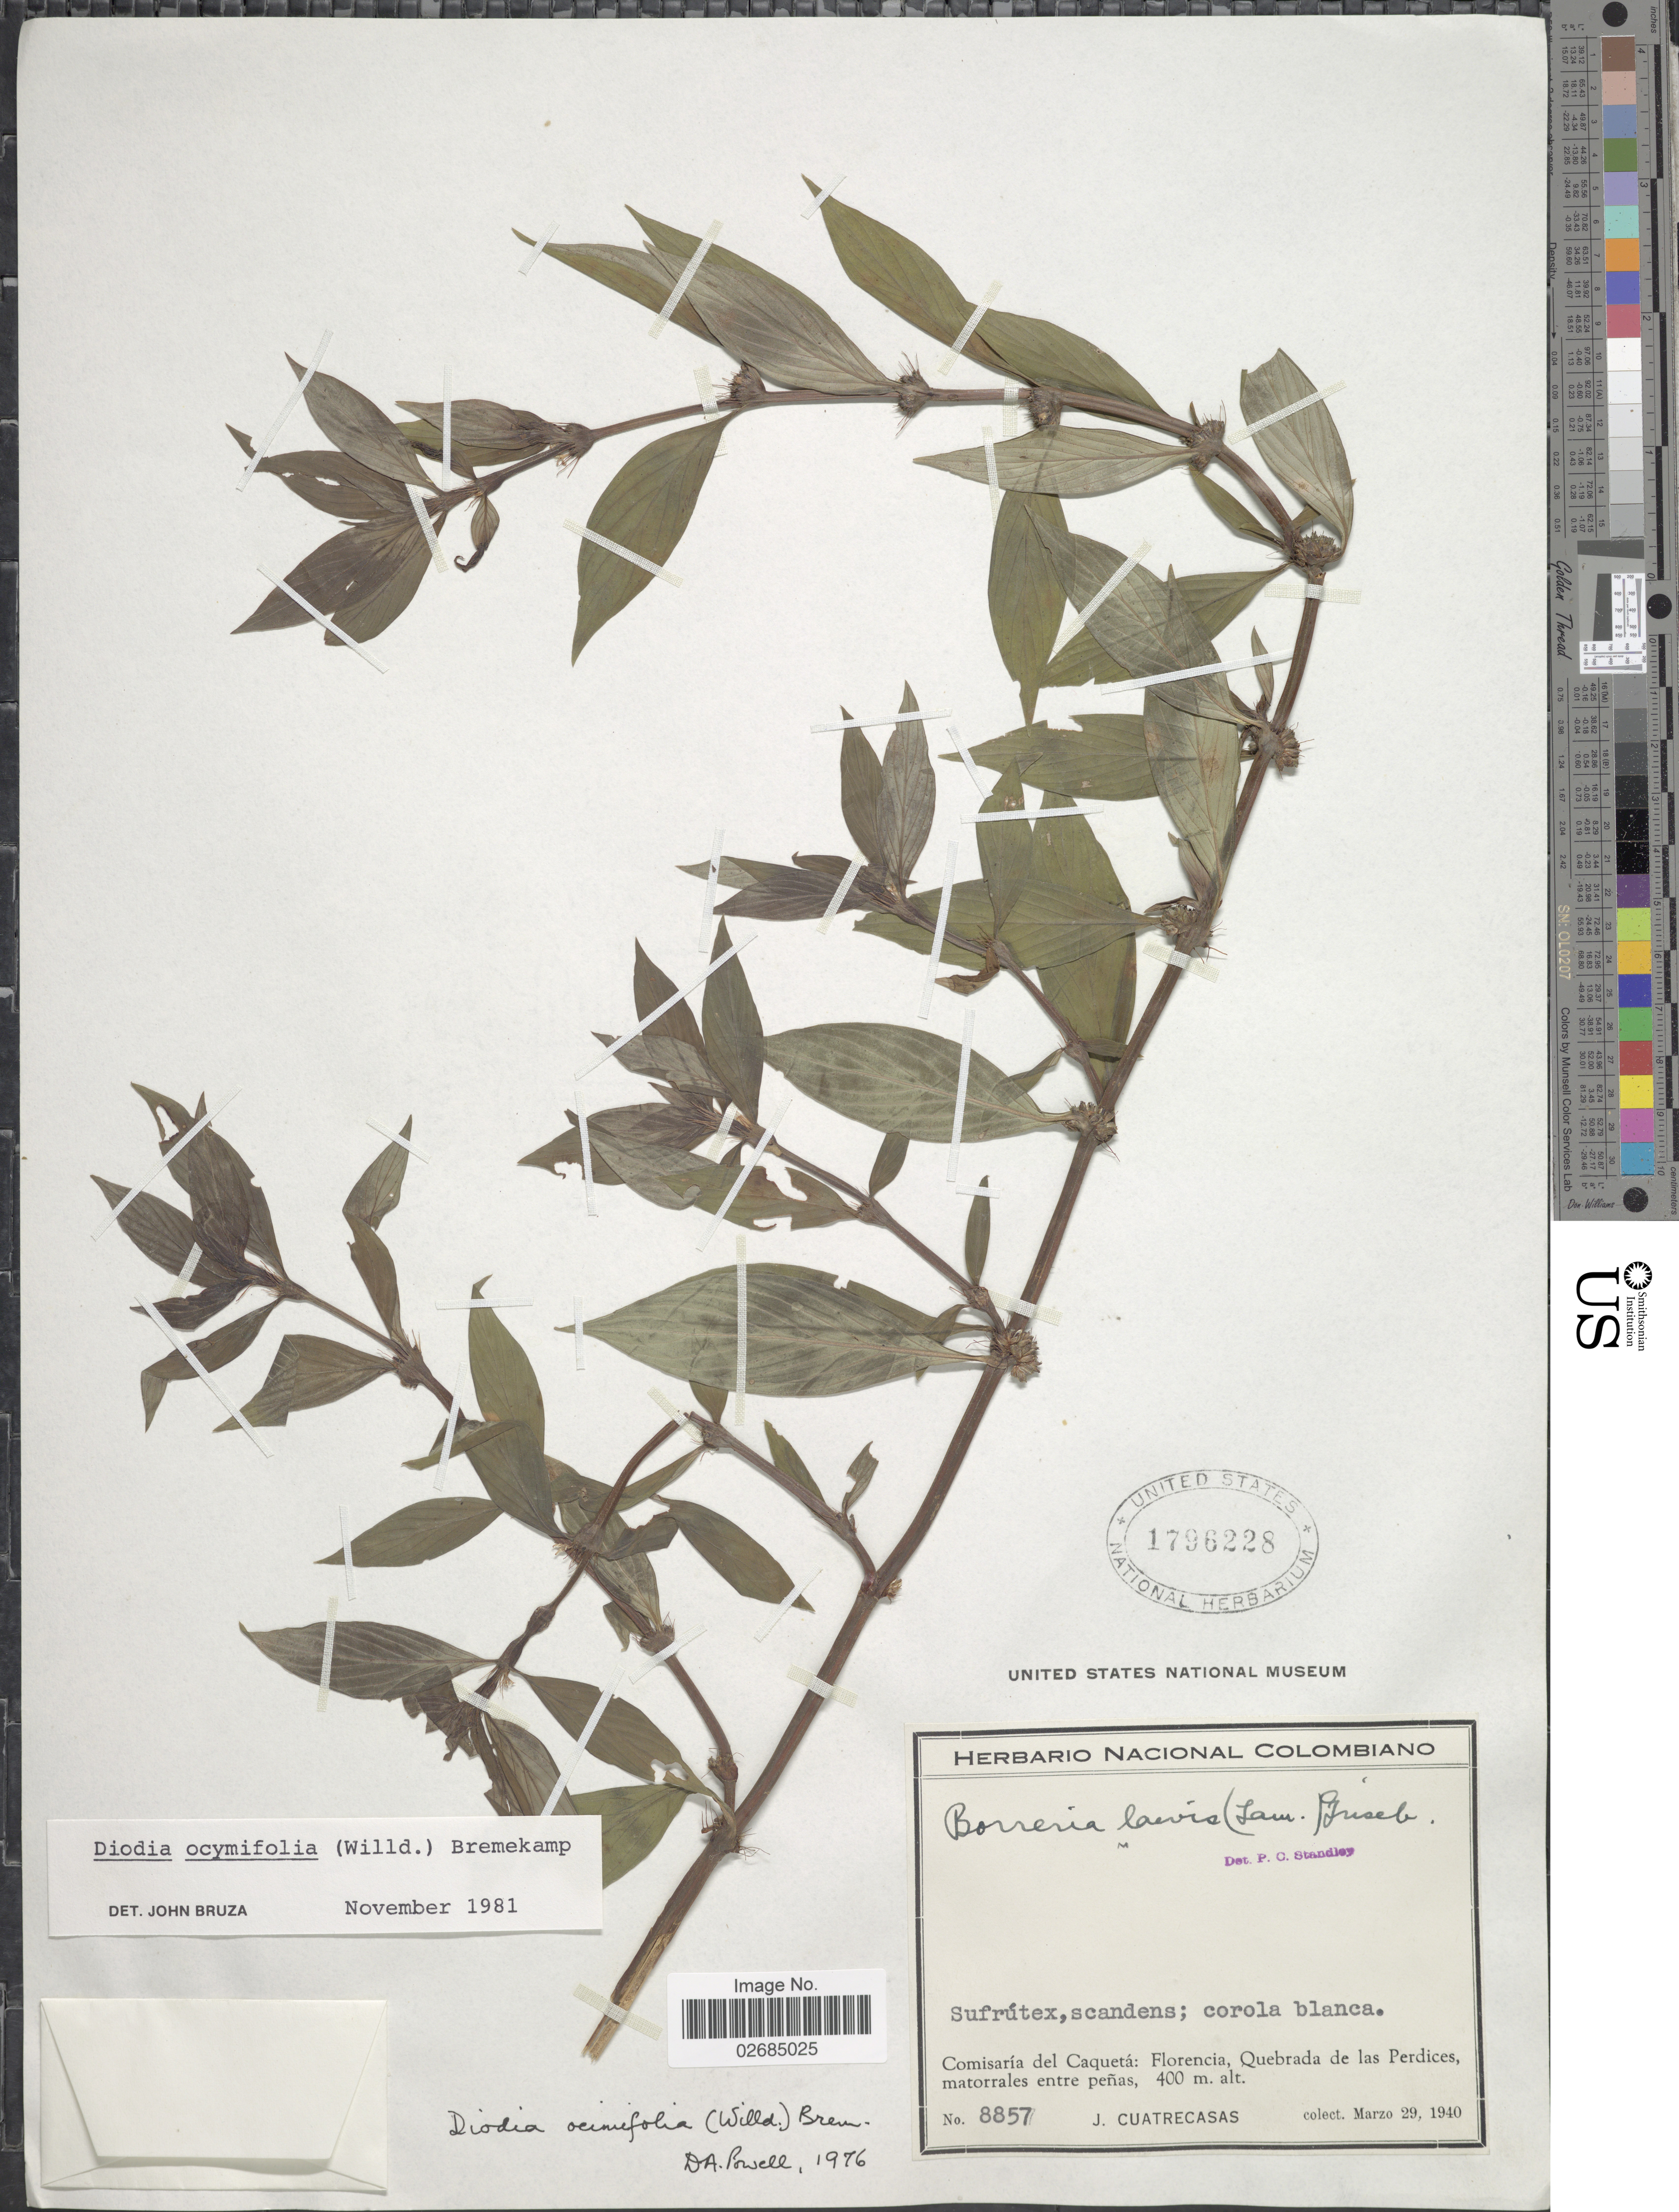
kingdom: Plantae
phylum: Tracheophyta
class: Magnoliopsida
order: Gentianales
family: Rubiaceae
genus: Diodia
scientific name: Diodia ocimifolia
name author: (Willd. ex Roem. & Schult.) Bremek.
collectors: J. Cuatrecasas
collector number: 8857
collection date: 1940-03-29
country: Colombia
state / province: Caquetá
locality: Comisaria del Caqueta: Florencia, Quebrada de las Perdices. matorrales entre penas.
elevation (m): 400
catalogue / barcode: US 1796228